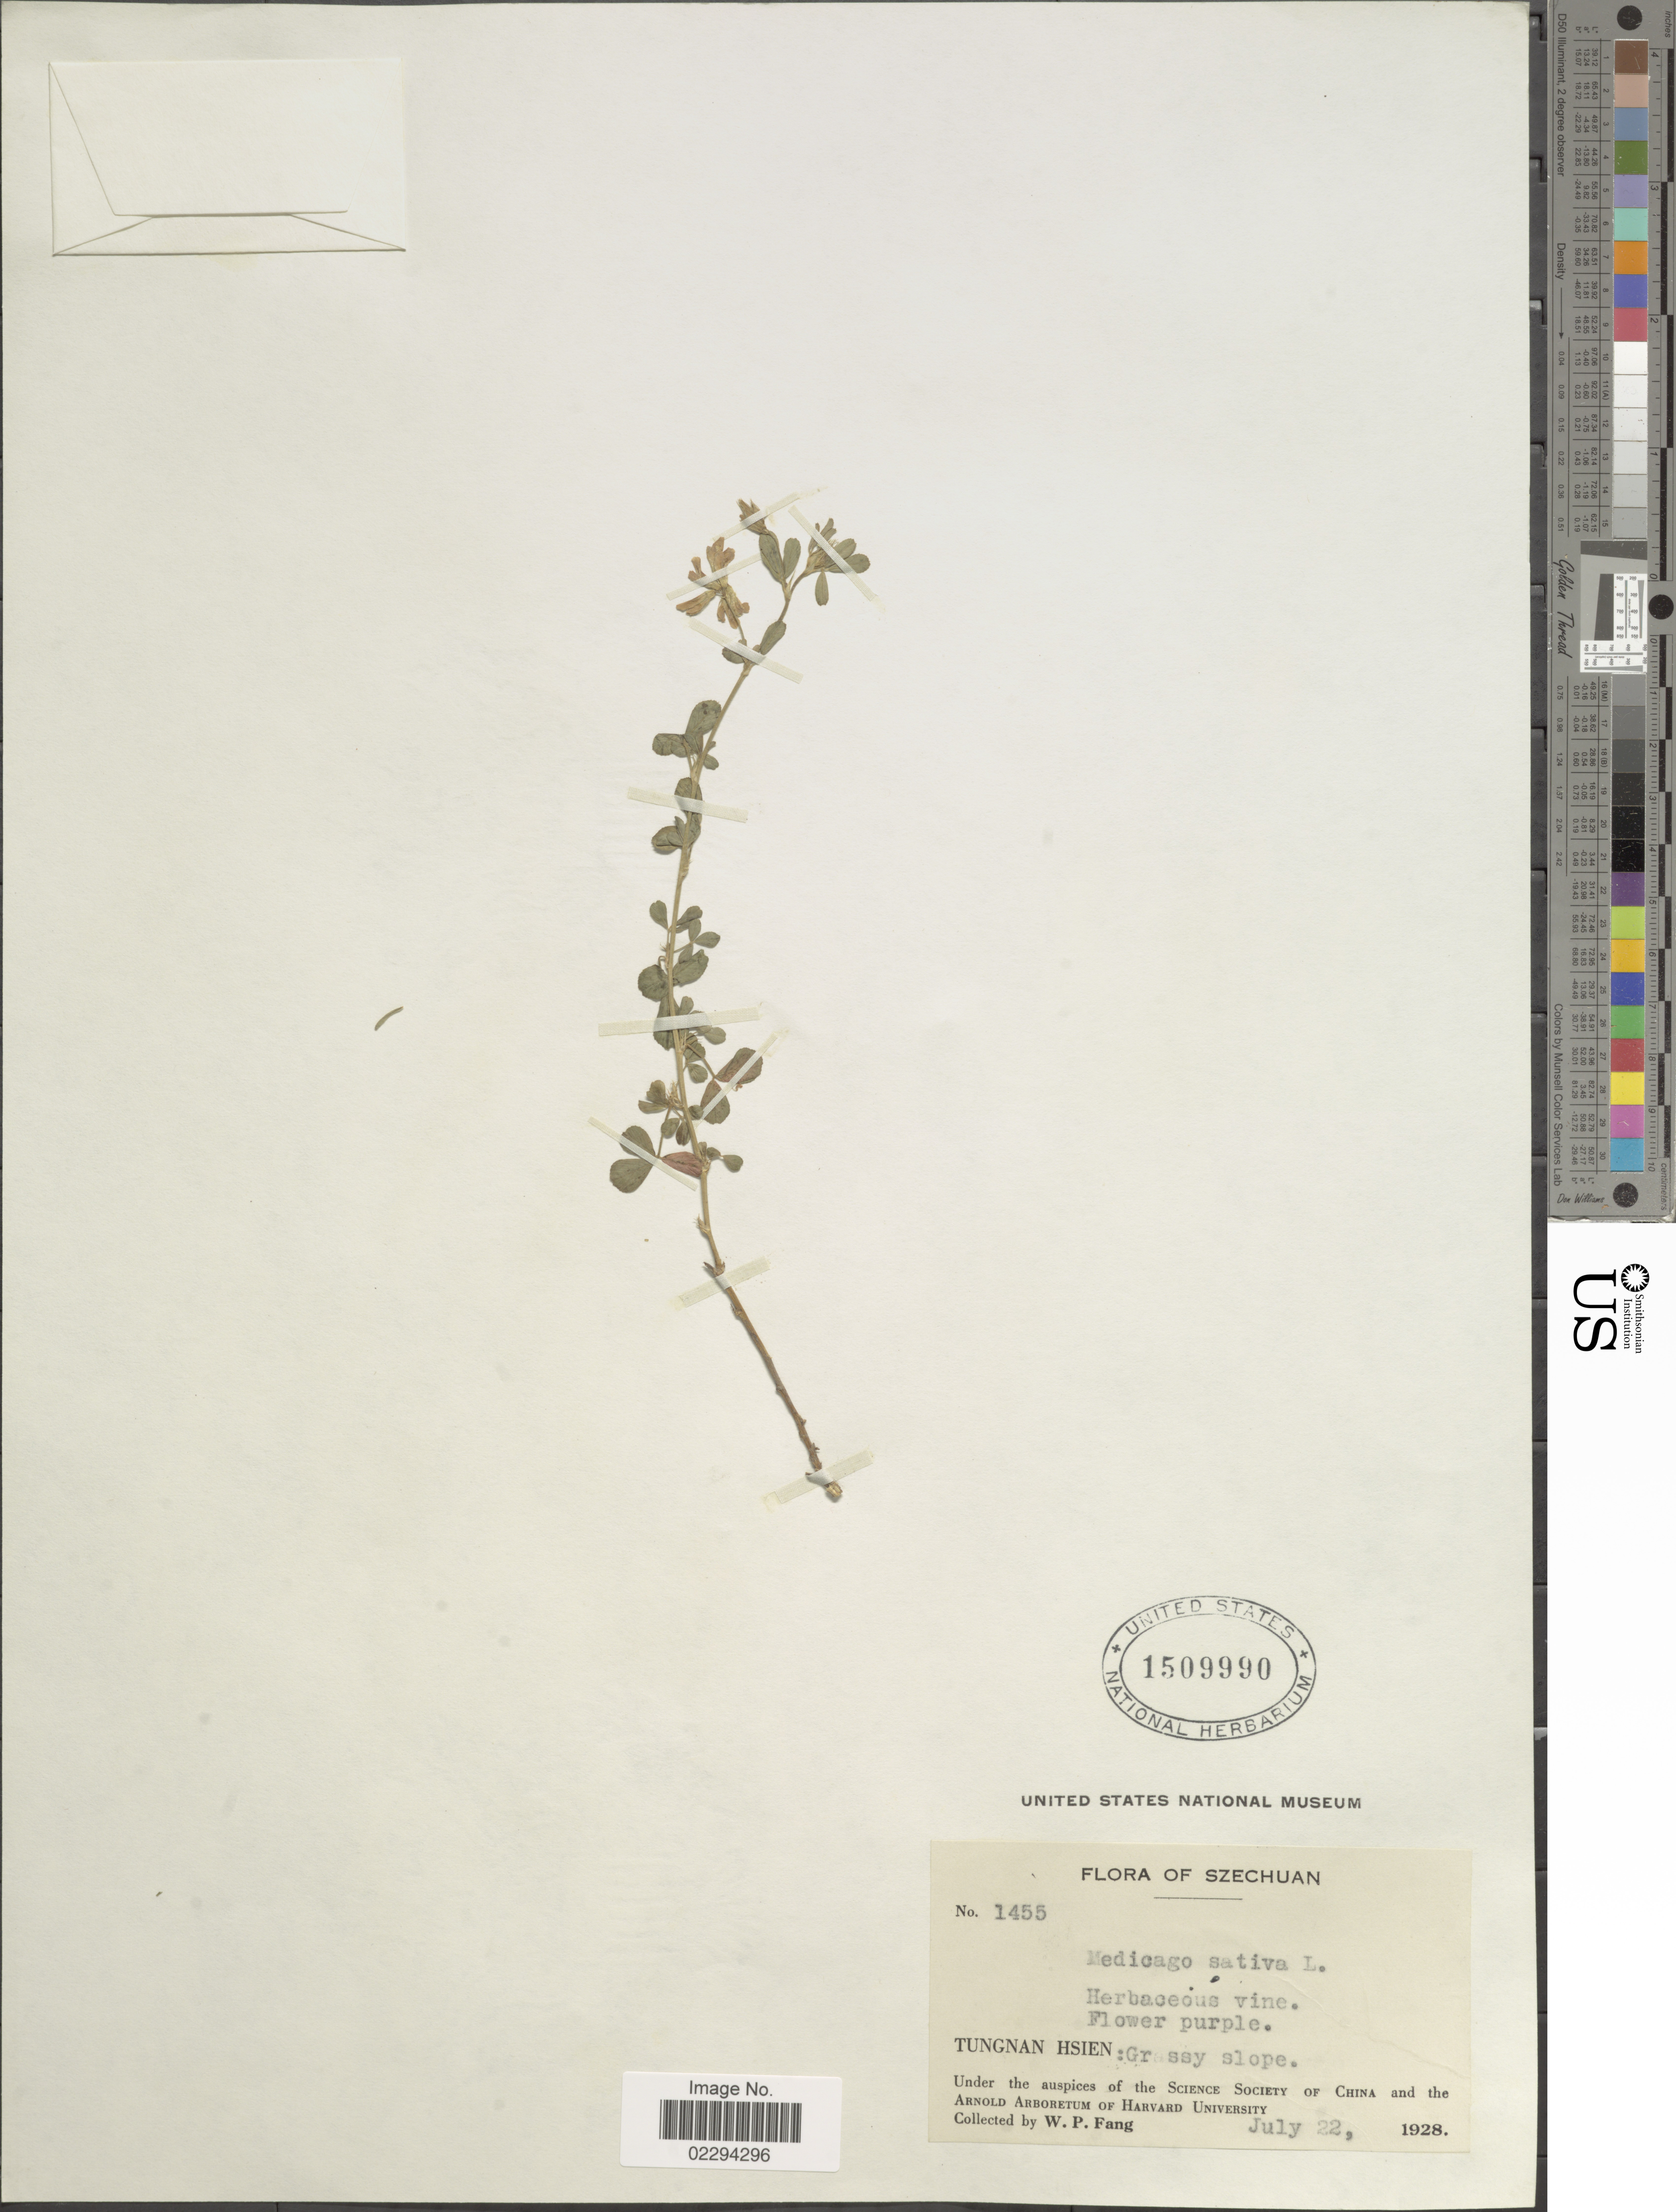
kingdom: Plantae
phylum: Tracheophyta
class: Magnoliopsida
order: Fabales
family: Fabaceae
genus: Medicago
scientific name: Medicago sativa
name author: L.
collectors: W. P. Fang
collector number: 1455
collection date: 1928-07-22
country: China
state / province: Sichuan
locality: Szechuan, Tungnan Hsien: grassy slope.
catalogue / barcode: US 1509990